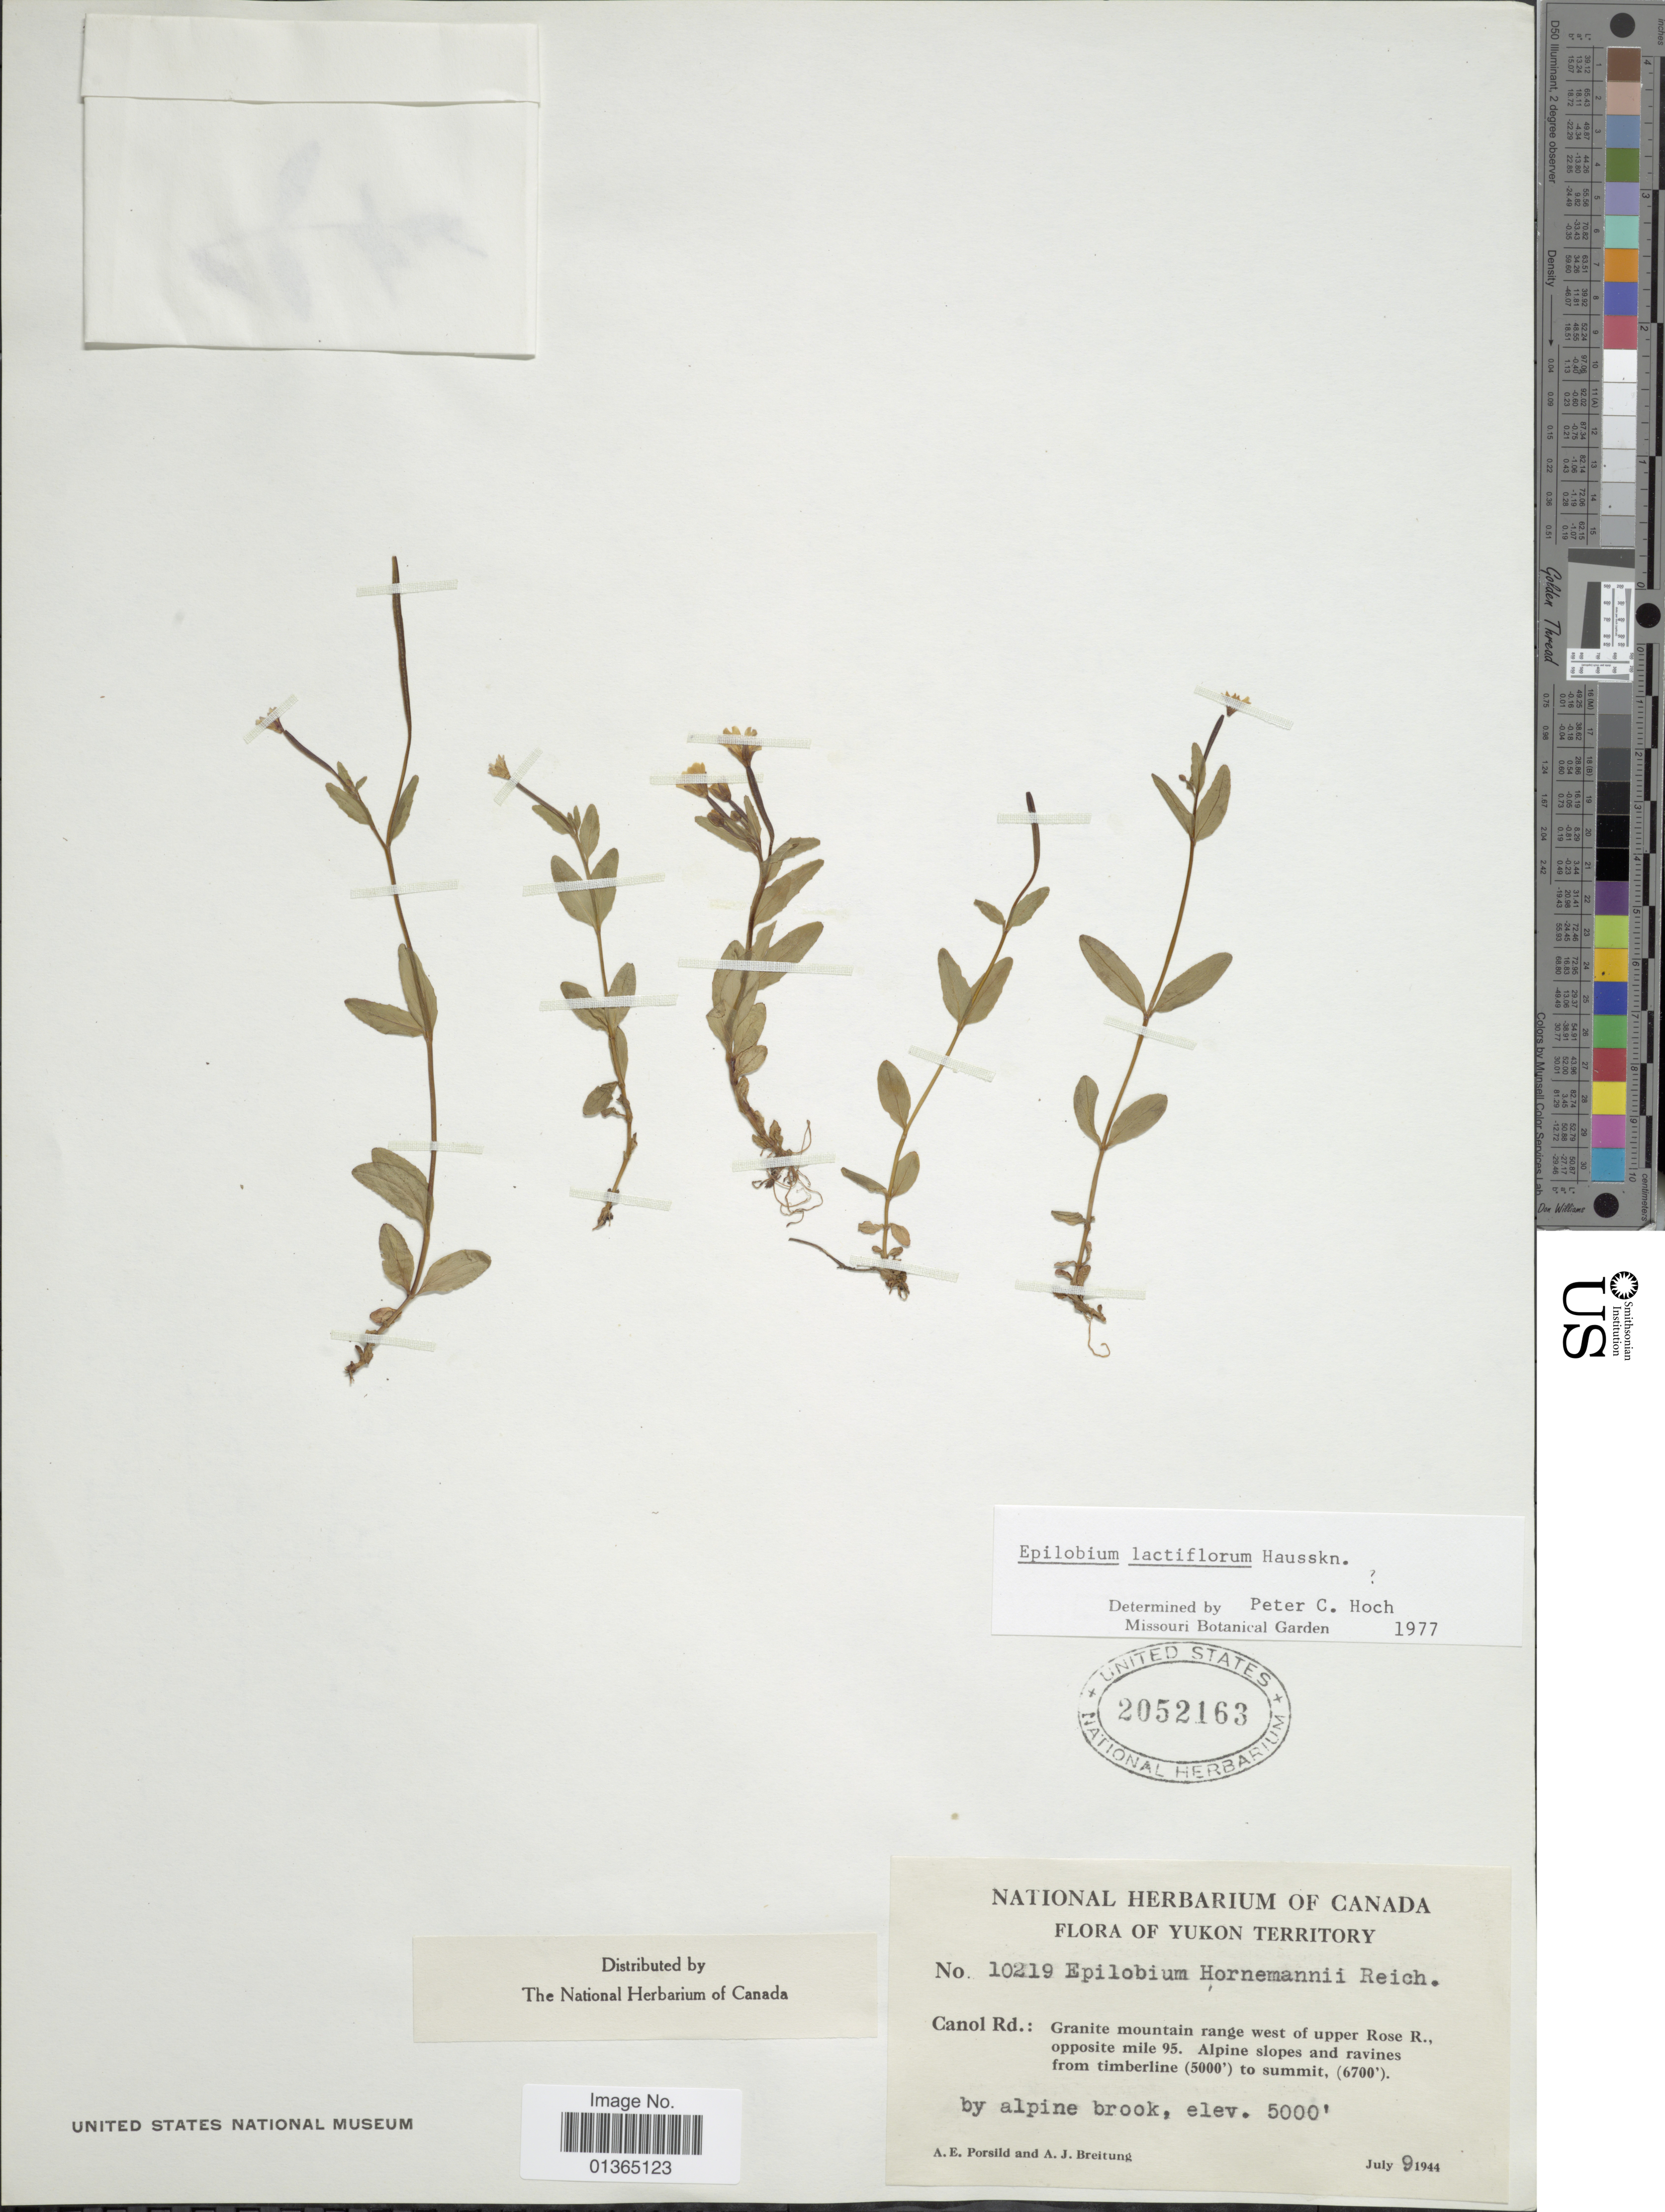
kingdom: Plantae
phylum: Tracheophyta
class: Magnoliopsida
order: Myrtales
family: Onagraceae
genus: Epilobium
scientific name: Epilobium lactiflorum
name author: Hausskn.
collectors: A. E. Porsild & A. Breitung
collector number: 10219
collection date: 1944-07-09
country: Canada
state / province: Yukon Territory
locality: Canol Rd.: Granite mountain range west of upper Rose R., opposite mile 95.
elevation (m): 1524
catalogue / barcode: US 2052163